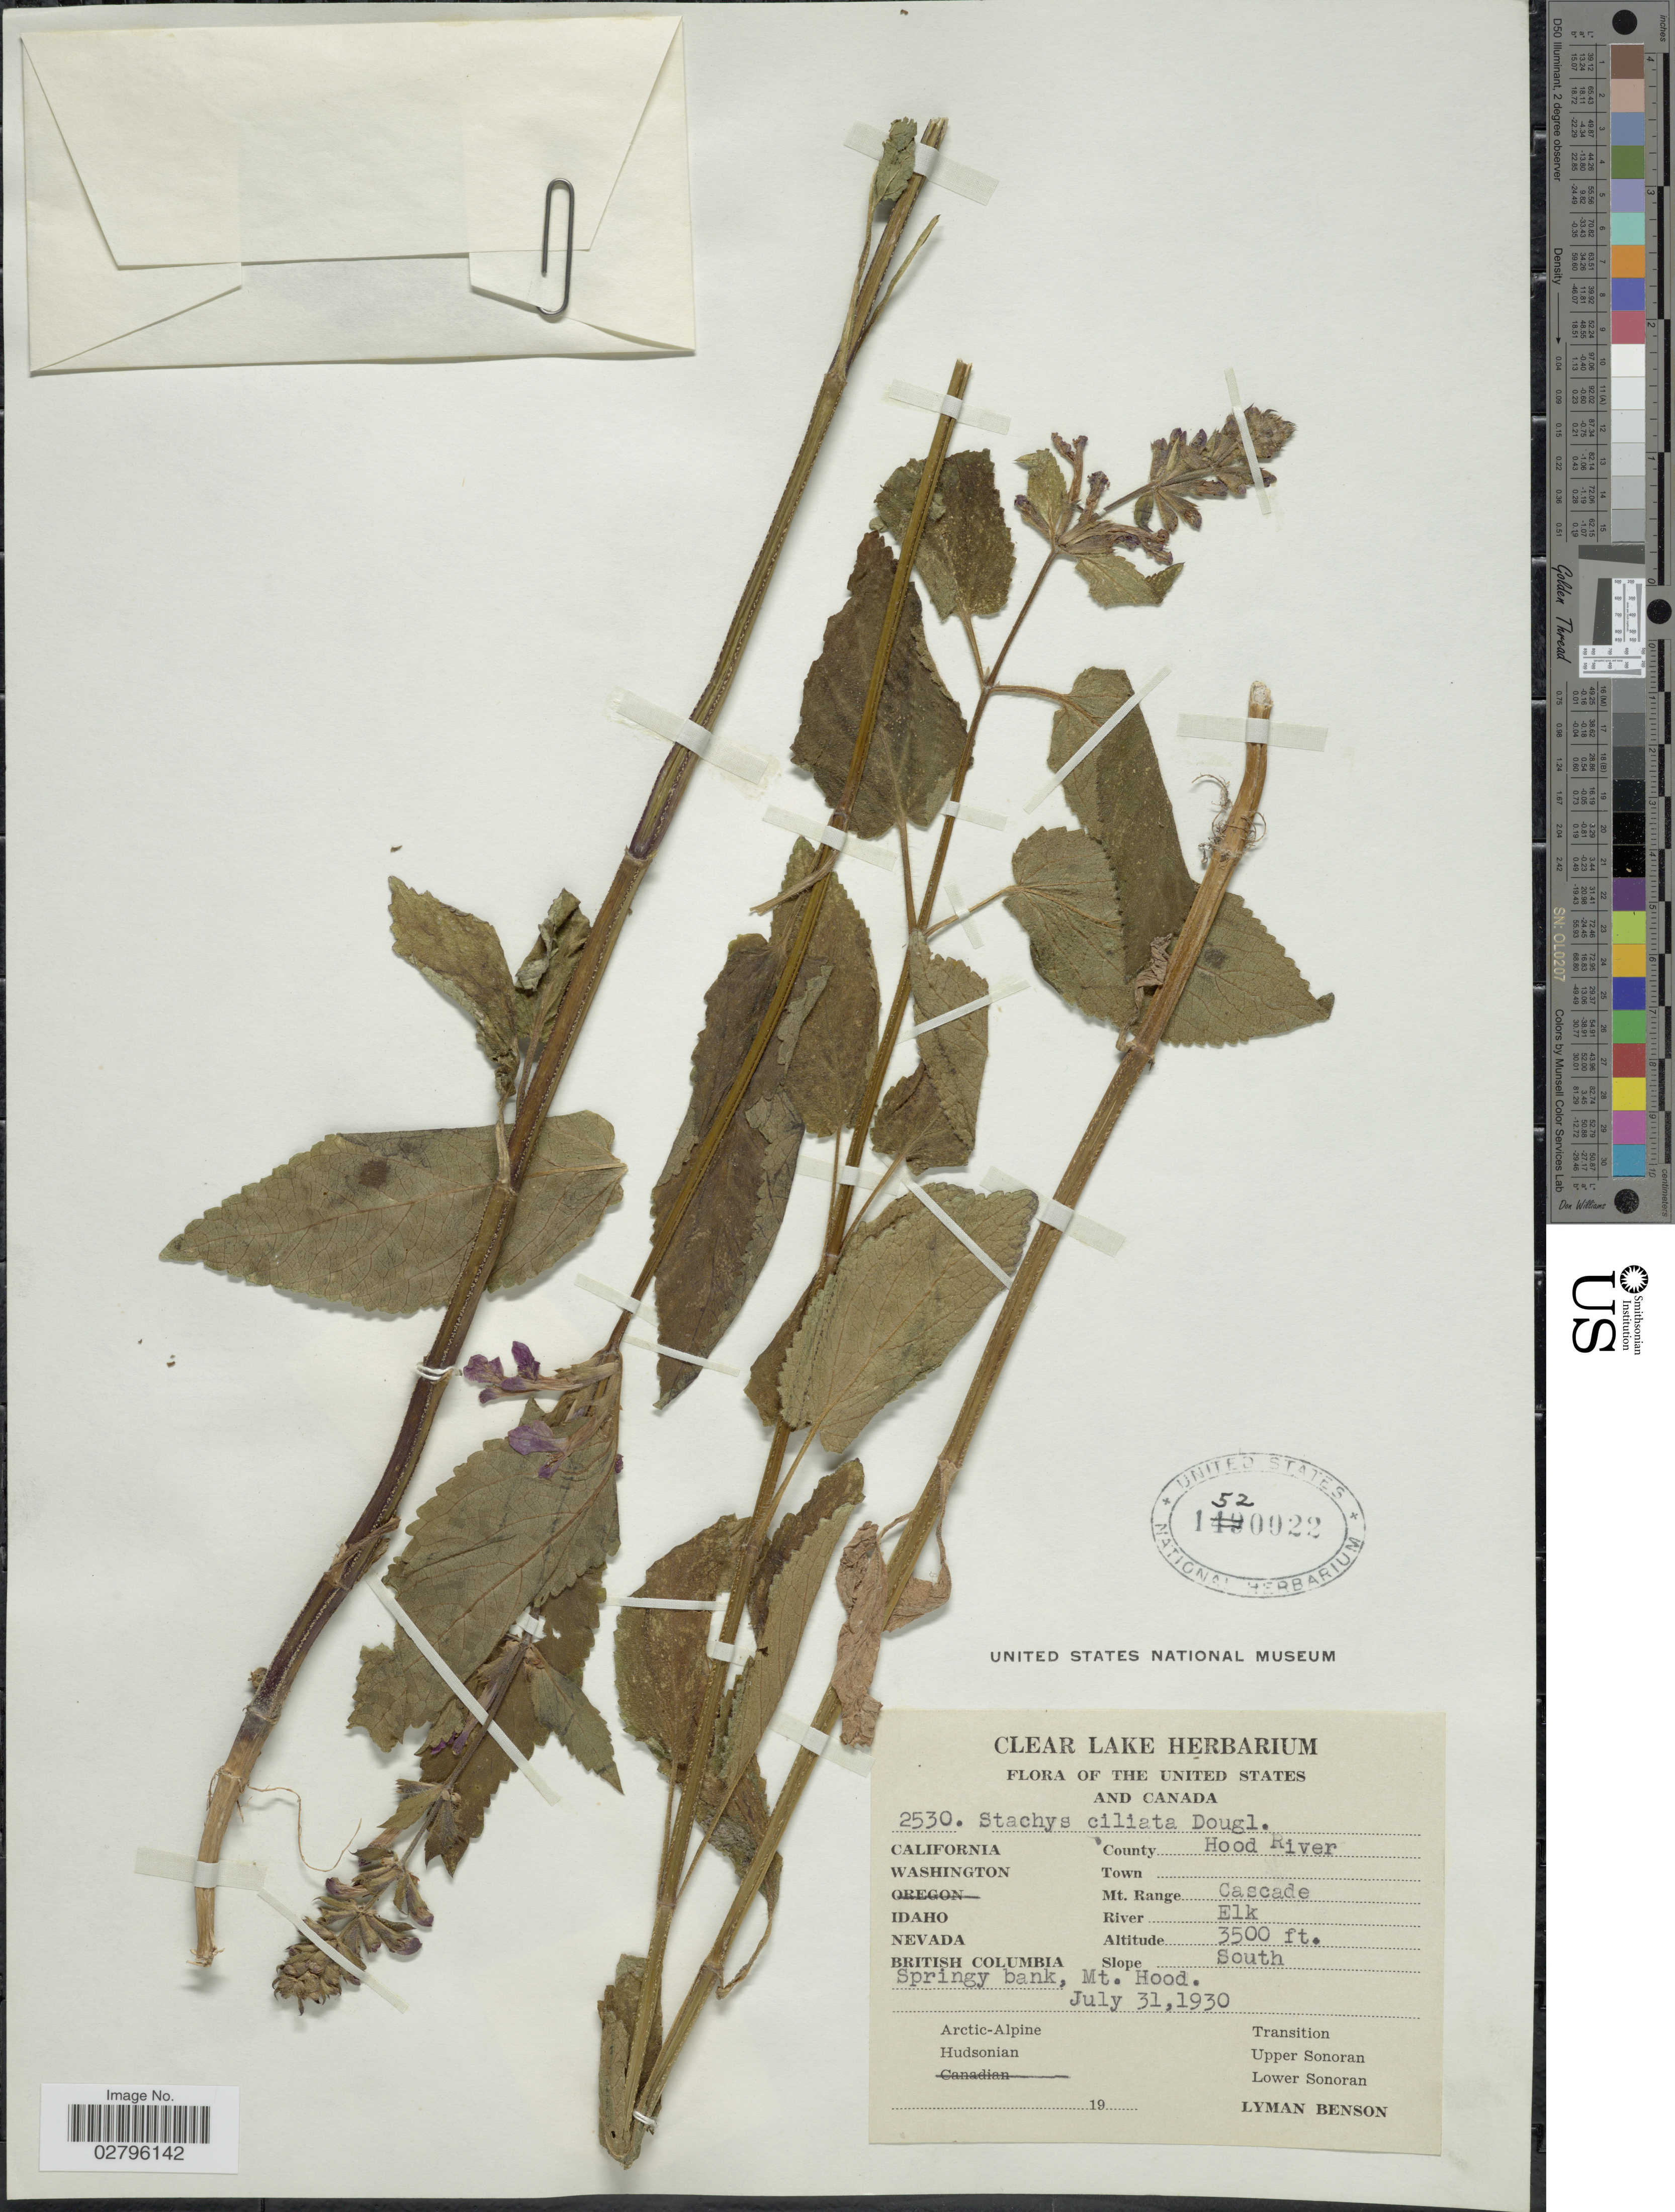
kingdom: Plantae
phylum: Tracheophyta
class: Magnoliopsida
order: Lamiales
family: Lamiaceae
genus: Stachys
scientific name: Stachys ciliata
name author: Douglas ex Benth.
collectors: L. D. Benson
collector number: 2530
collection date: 1930-07-31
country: United States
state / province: Oregon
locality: County Hood River, Mt. Range Cascade, River Elk, South Springy bank, Mt. Hood.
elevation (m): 1067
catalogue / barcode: US 1520022